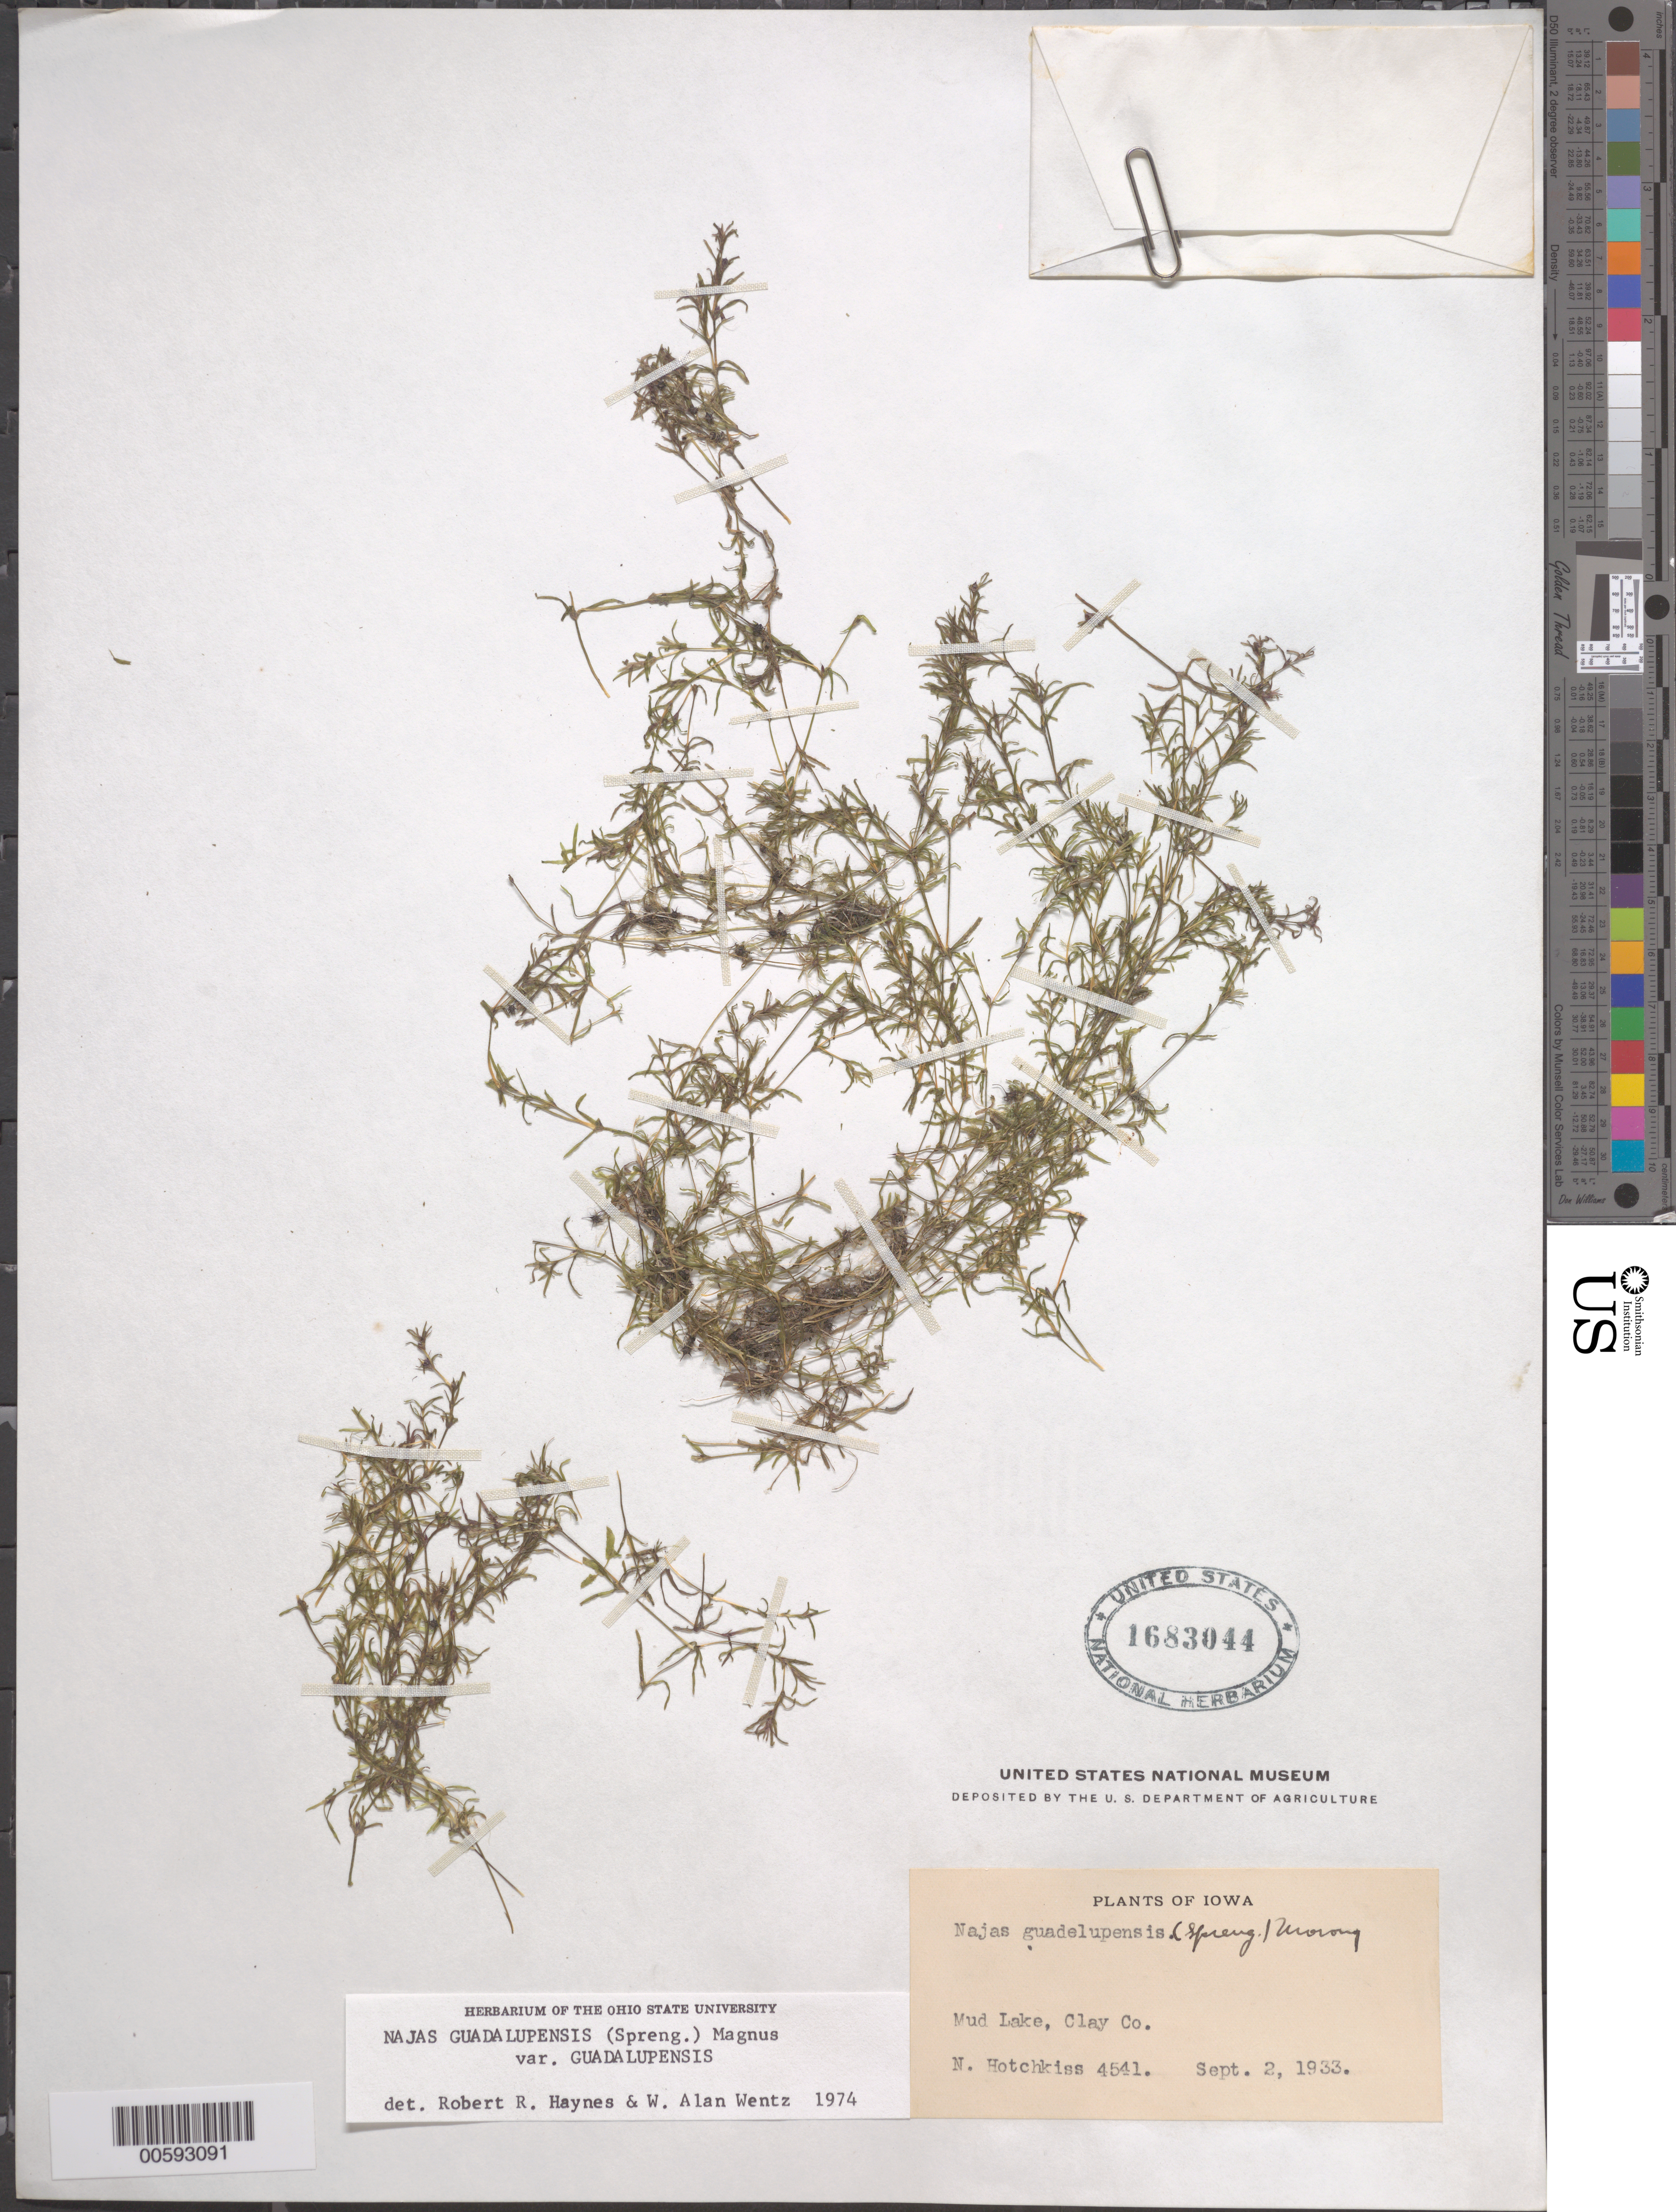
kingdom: Plantae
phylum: Tracheophyta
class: Liliopsida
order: Alismatales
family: Hydrocharitaceae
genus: Najas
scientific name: Najas guadalupensis var. guadalupensis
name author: (Spreng.) Magnus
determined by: Haynes, R. R.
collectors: N. Hotchkiss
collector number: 4541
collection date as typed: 02 Sep 1933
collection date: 1933-09-02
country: United States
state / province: Iowa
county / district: Clay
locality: Mud Lake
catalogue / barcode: US 1683044